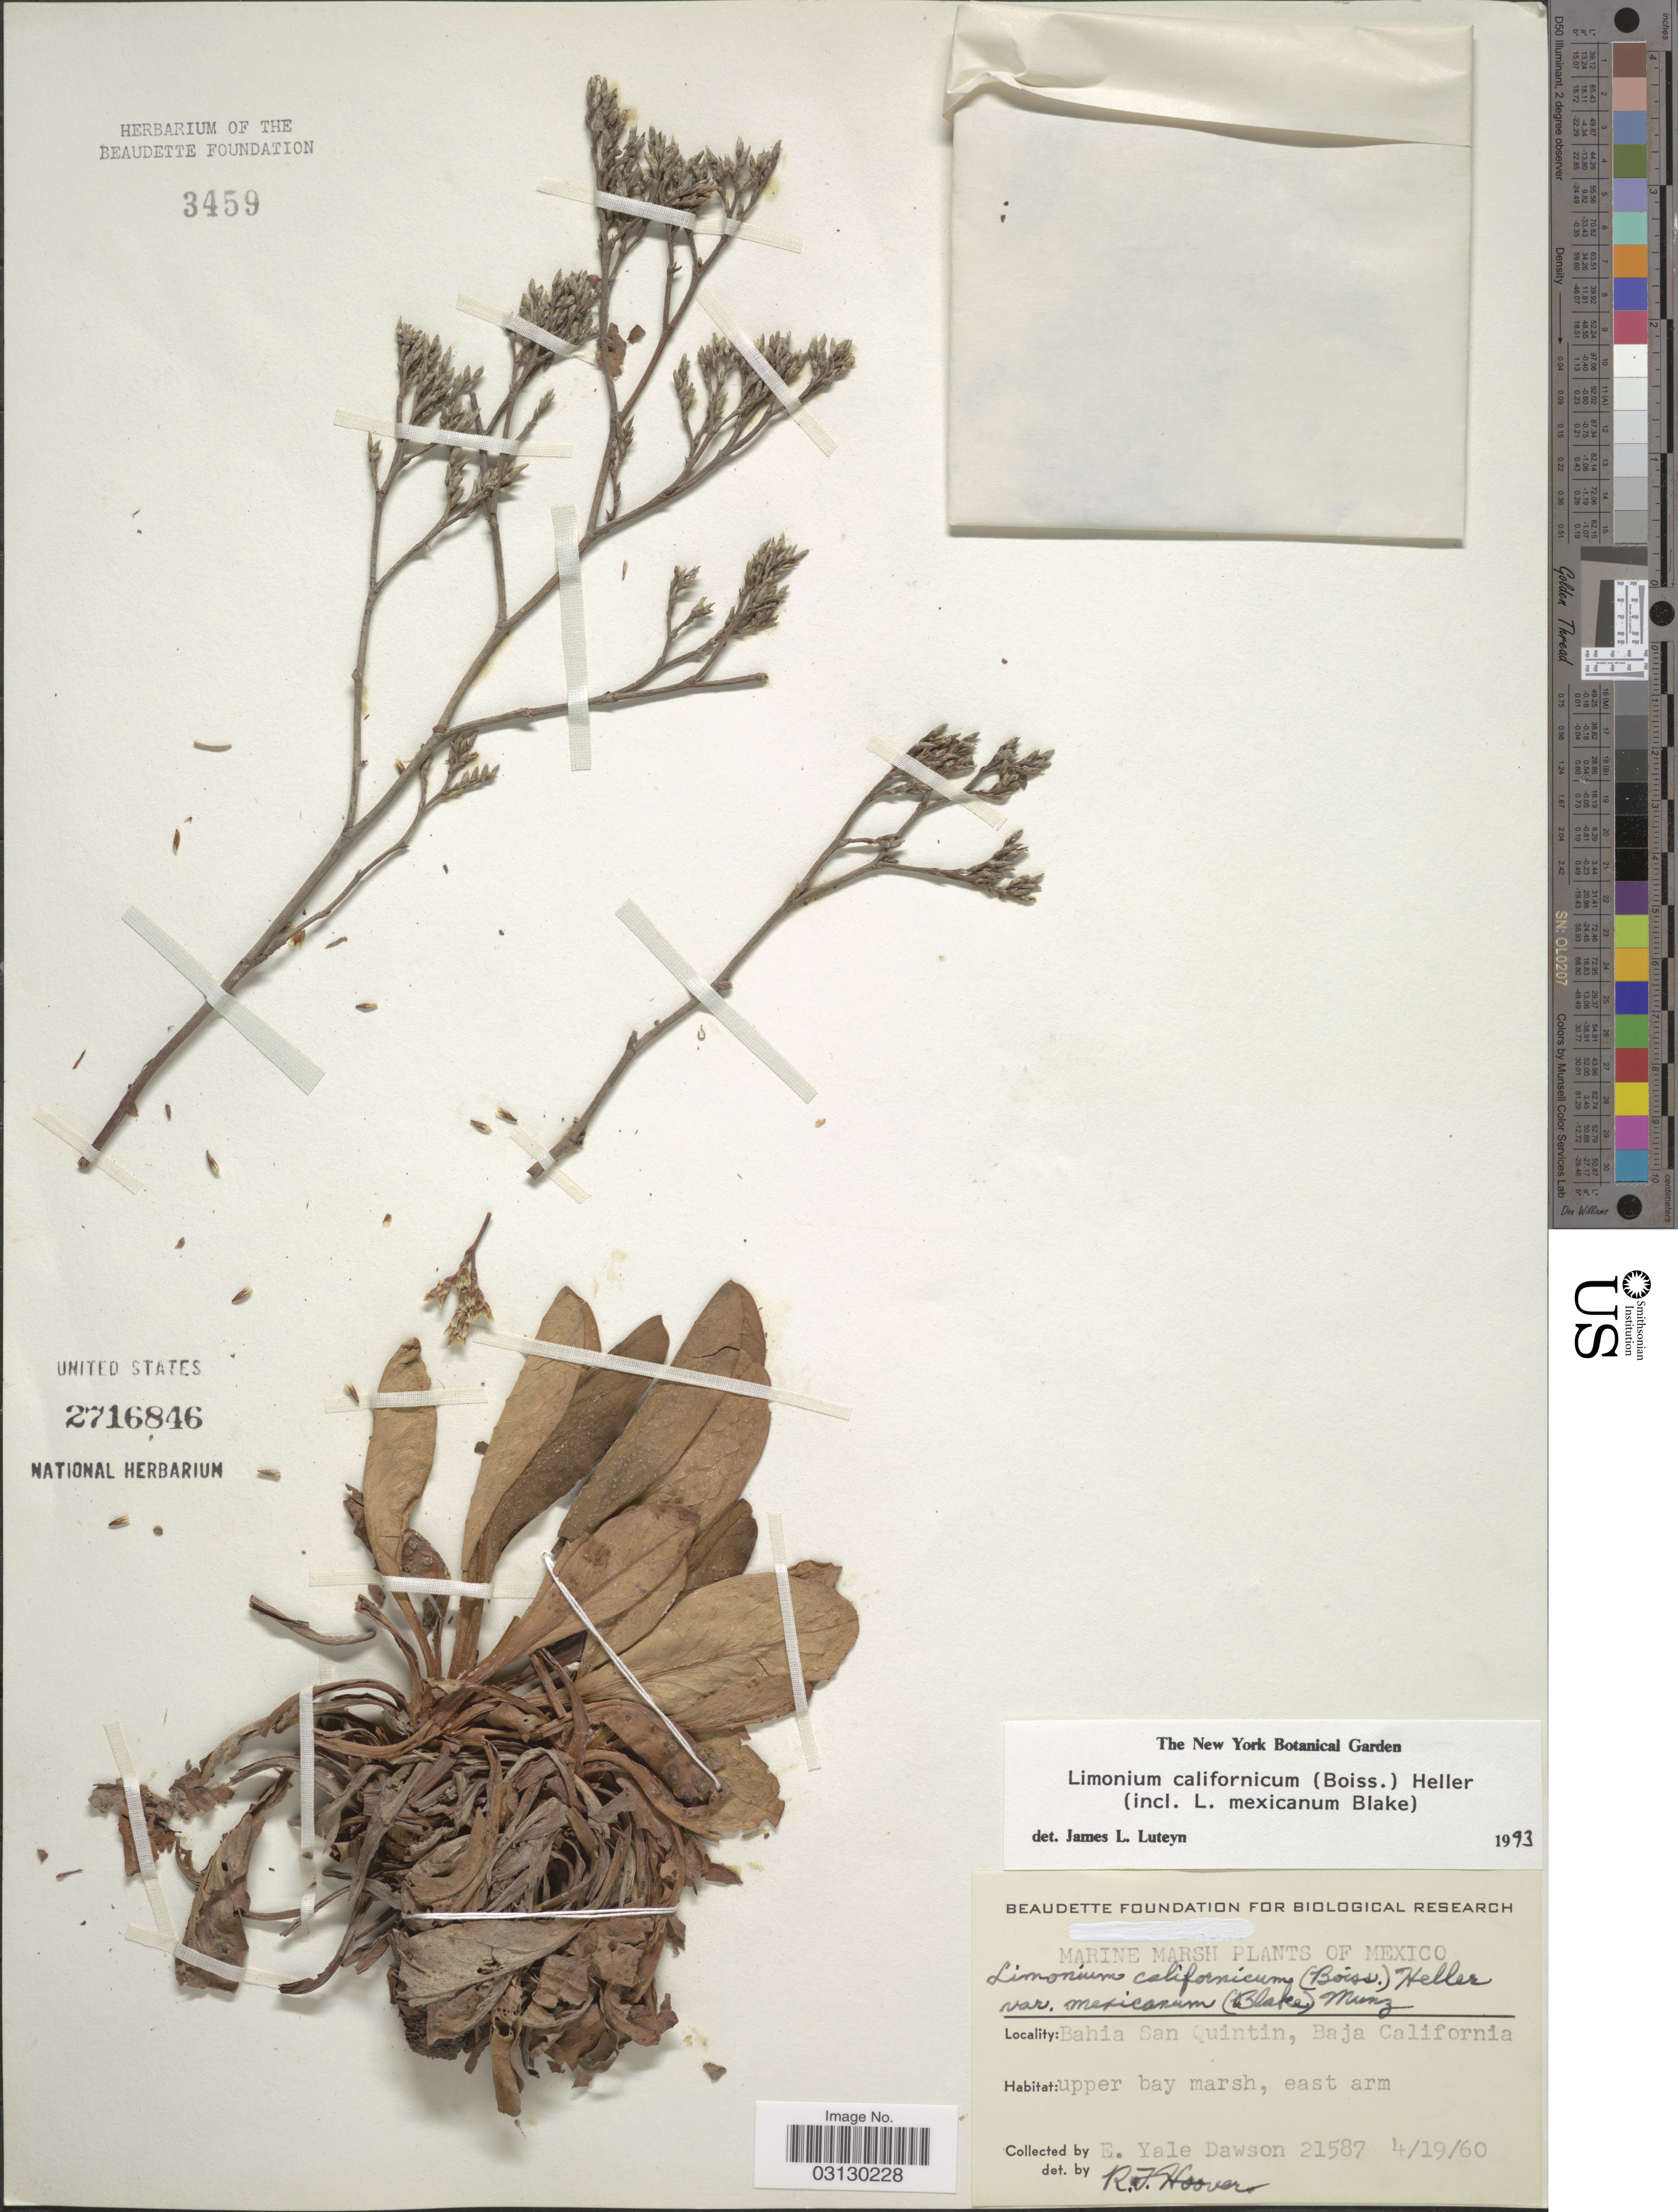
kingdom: Plantae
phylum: Tracheophyta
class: Magnoliopsida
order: Caryophyllales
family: Plumbaginaceae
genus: Limonium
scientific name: Limonium californicum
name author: (Boiss.) A. Heller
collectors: N. Yensen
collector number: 21587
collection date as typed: Transcribed d/m/y: 19/4/60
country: Mexico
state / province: Baja California Norte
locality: Marine Marsh, Bahia San Quintin.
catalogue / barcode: US 2716846